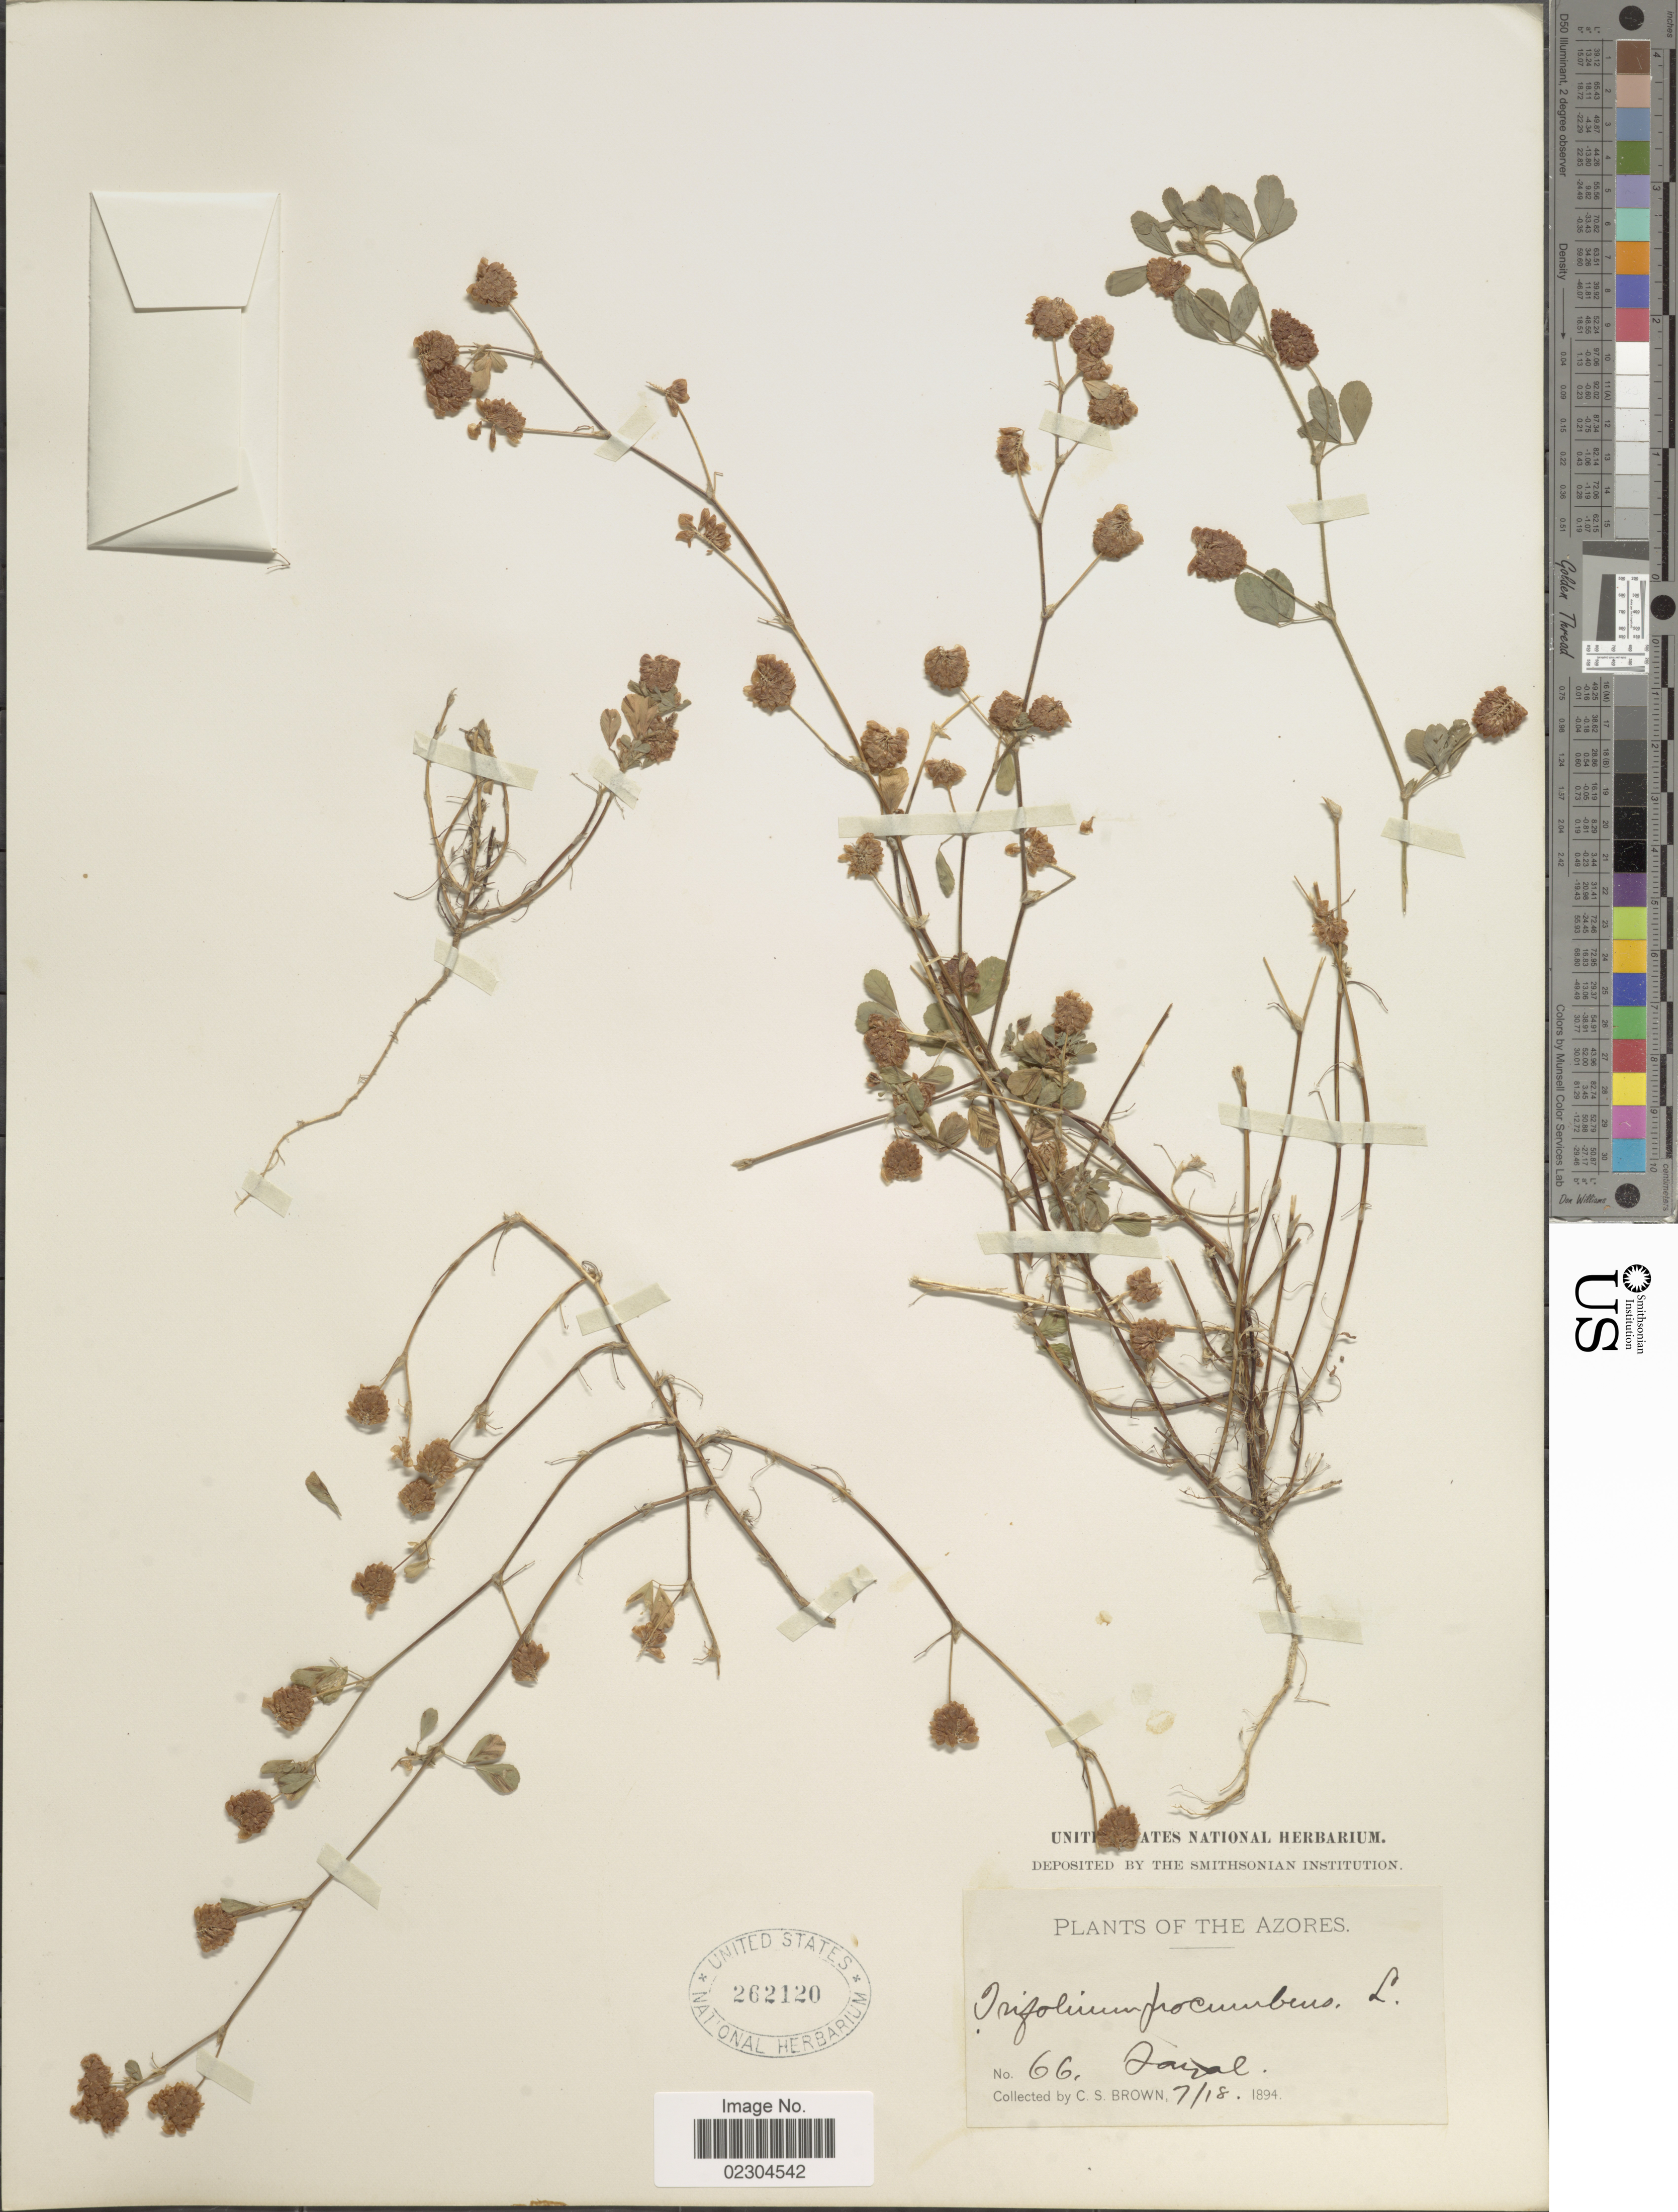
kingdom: Plantae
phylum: Tracheophyta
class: Magnoliopsida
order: Fabales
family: Fabaceae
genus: Trifolium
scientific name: Trifolium procumbens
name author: L.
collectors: C. S. Brown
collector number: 66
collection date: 1894-07-18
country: Portugal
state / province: Azores (Aut. Reg.)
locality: The Azores, Janal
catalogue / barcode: US 262120